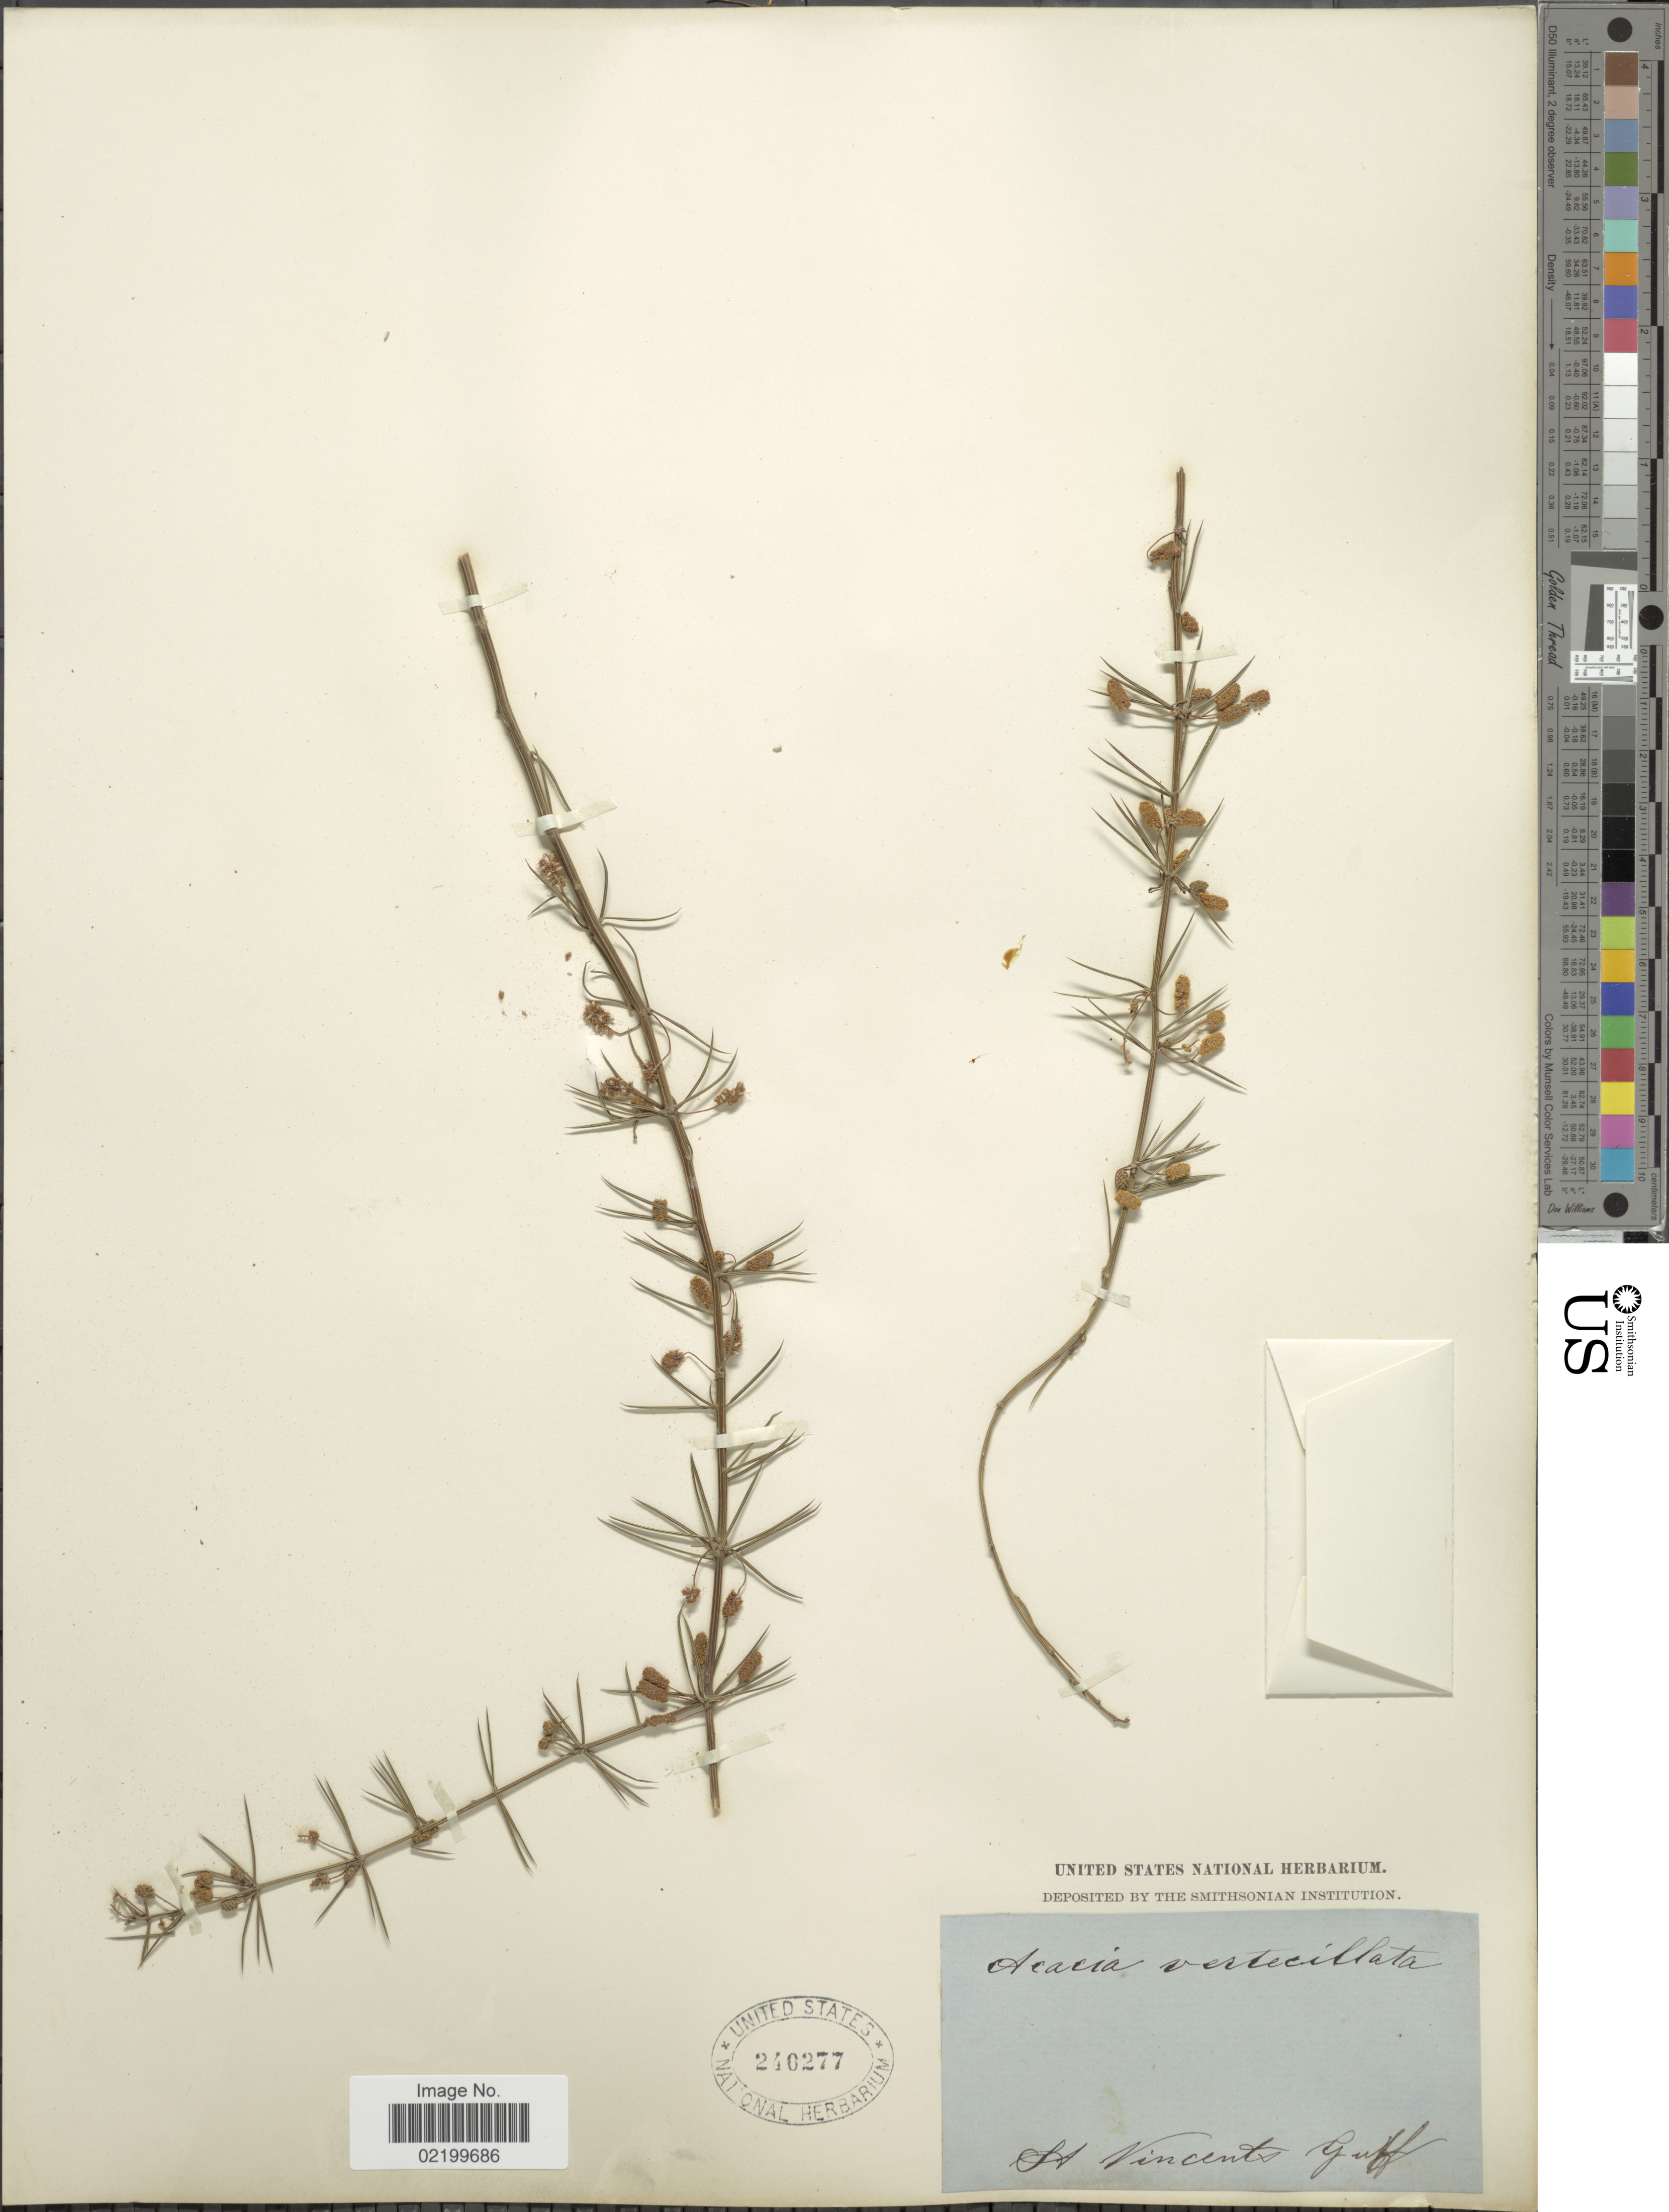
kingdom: Plantae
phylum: Tracheophyta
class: Magnoliopsida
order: Fabales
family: Fabaceae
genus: Acacia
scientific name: Acacia verticillata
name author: (L'Hér.) Willd.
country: Australia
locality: St Vincents Gulf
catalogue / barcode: US 240277